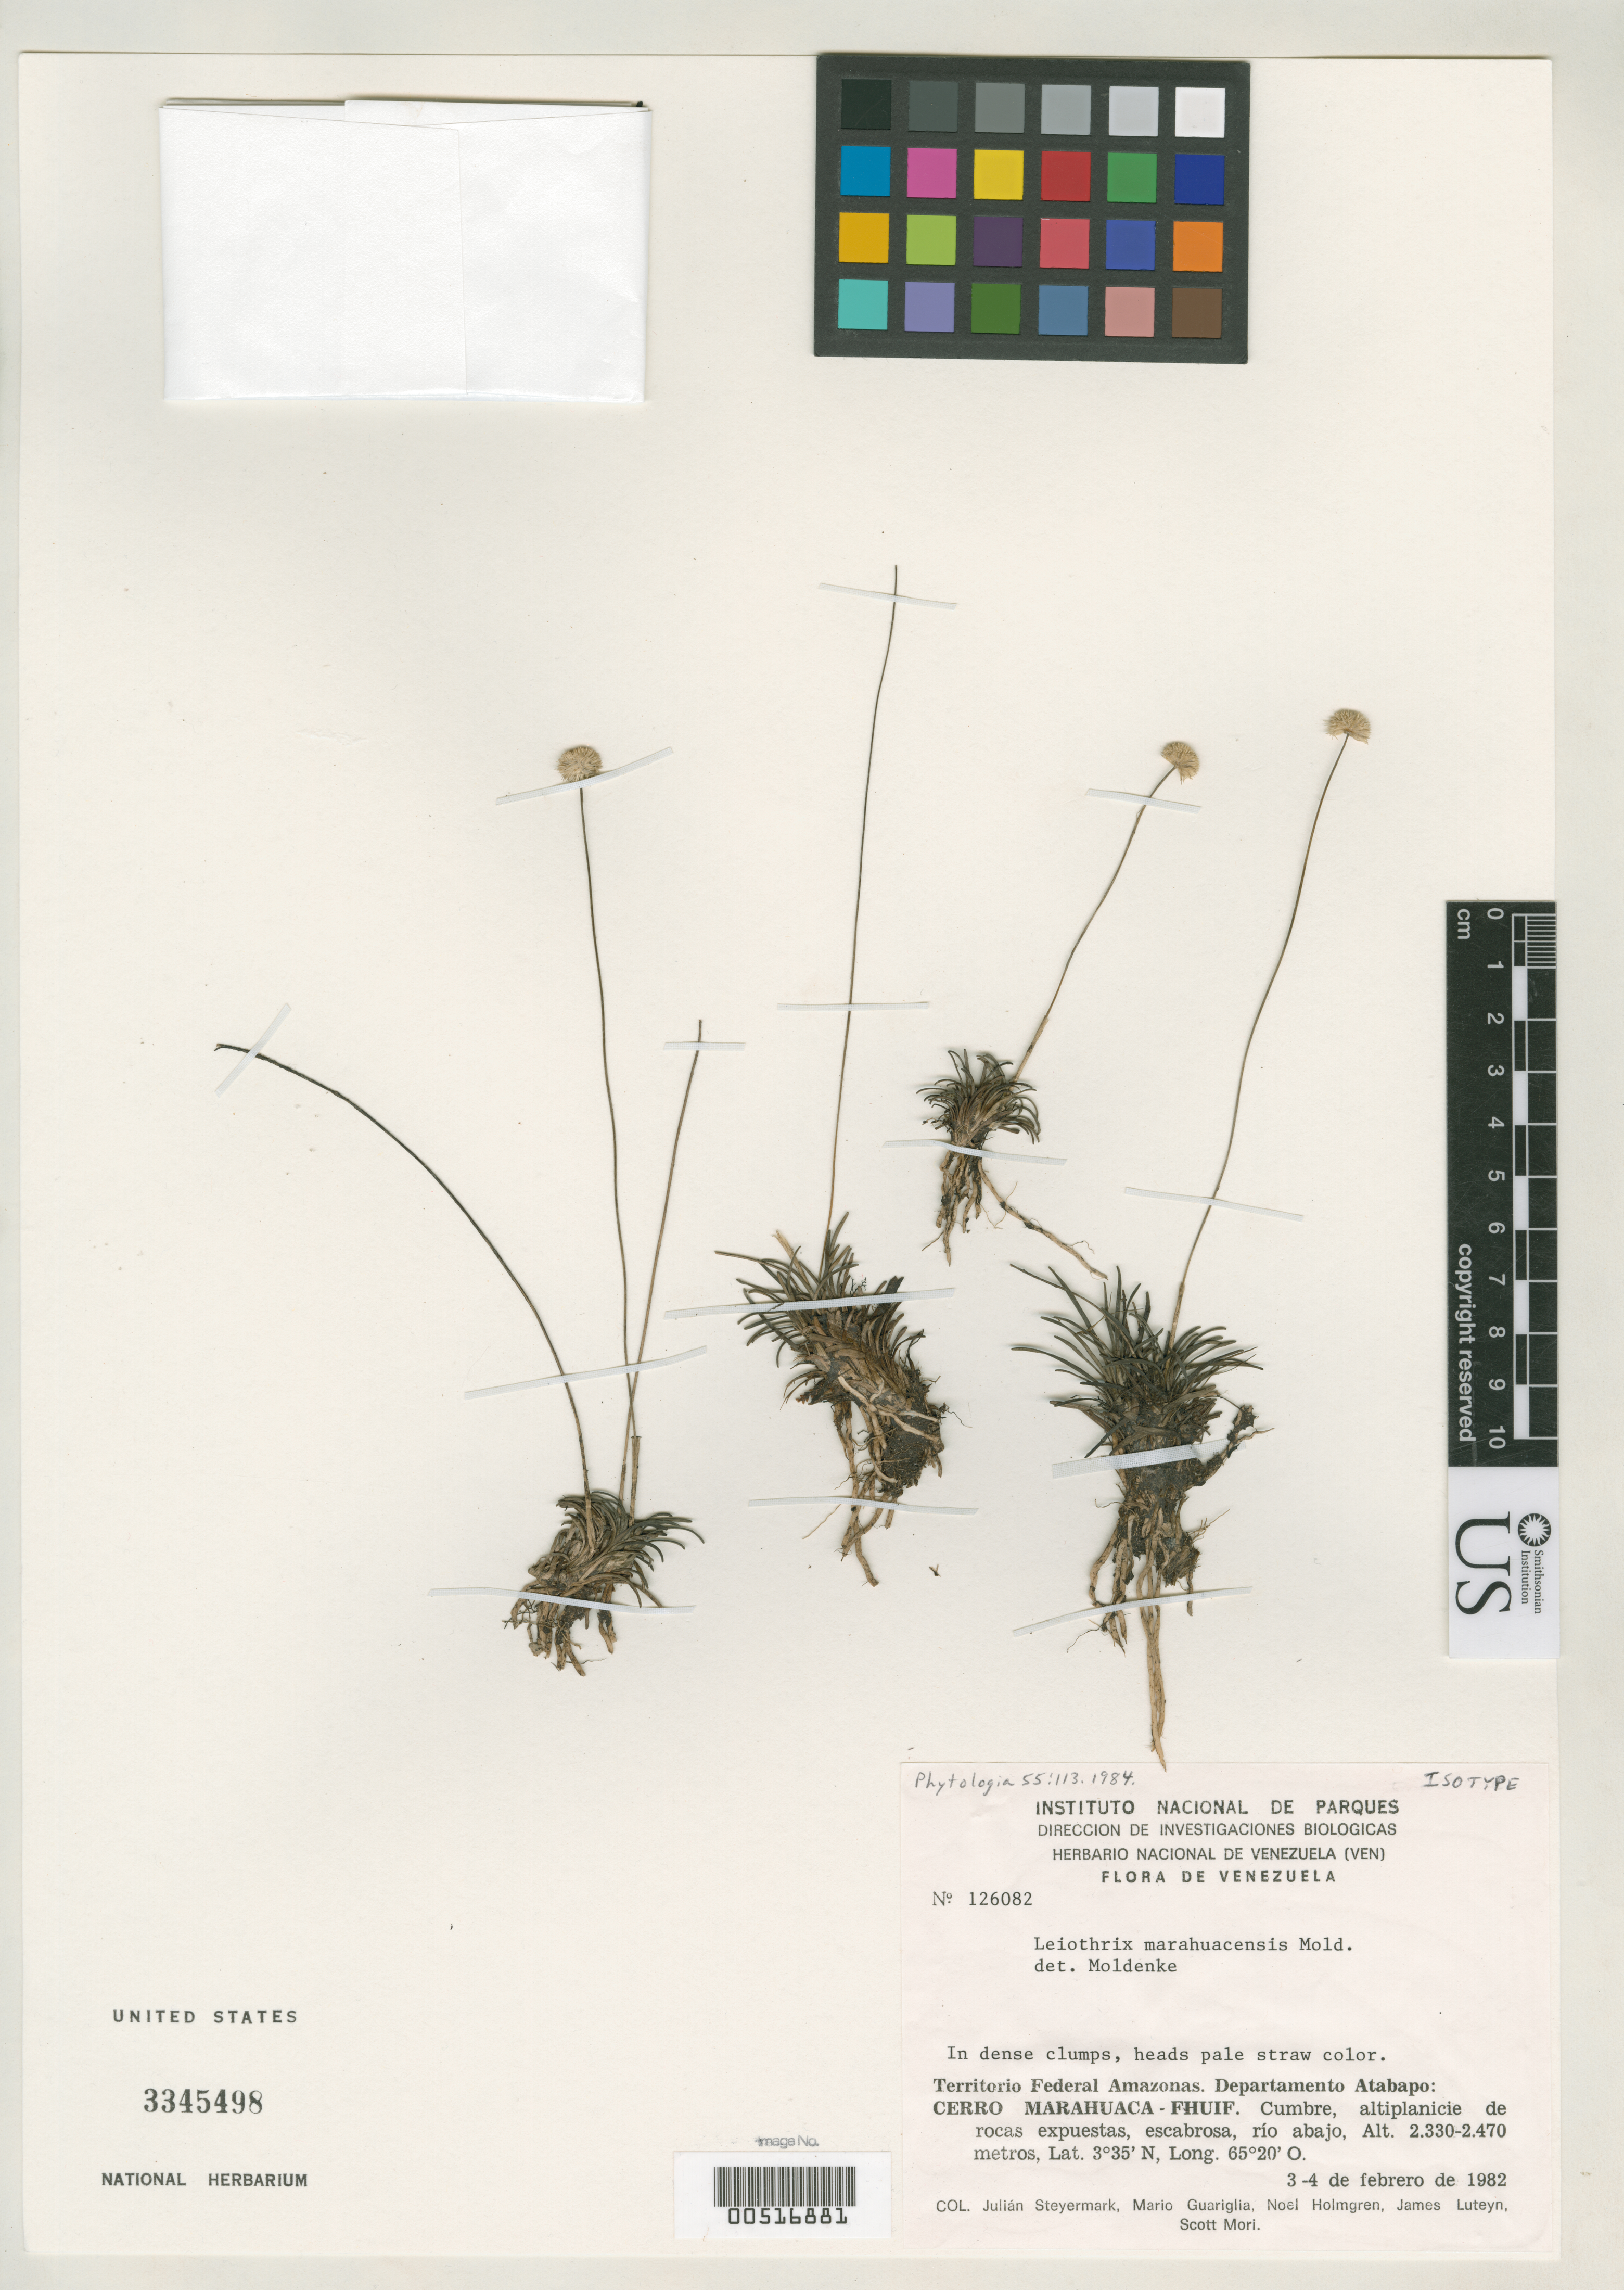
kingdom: Plantae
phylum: Tracheophyta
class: Liliopsida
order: Poales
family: Eriocaulaceae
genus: Leiothrix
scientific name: Leiothrix marahuacensis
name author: Moldenke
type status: Isotype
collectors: J. Steyermark, M. Guariglia, N. H. Holmgren, J. L. Luteyn & S. Mori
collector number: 126082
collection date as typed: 03 Feb 1982 to 04 Feb 1982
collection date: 1982-02-03/1982-02-04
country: Venezuela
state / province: Amazonas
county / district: Atabapo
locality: Cerro Marahuaca - Fhuif, Cumbre, altiplanicie de rocas expuestas, escabrosa, Rio Abajo.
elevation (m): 2330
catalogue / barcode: US 3345498